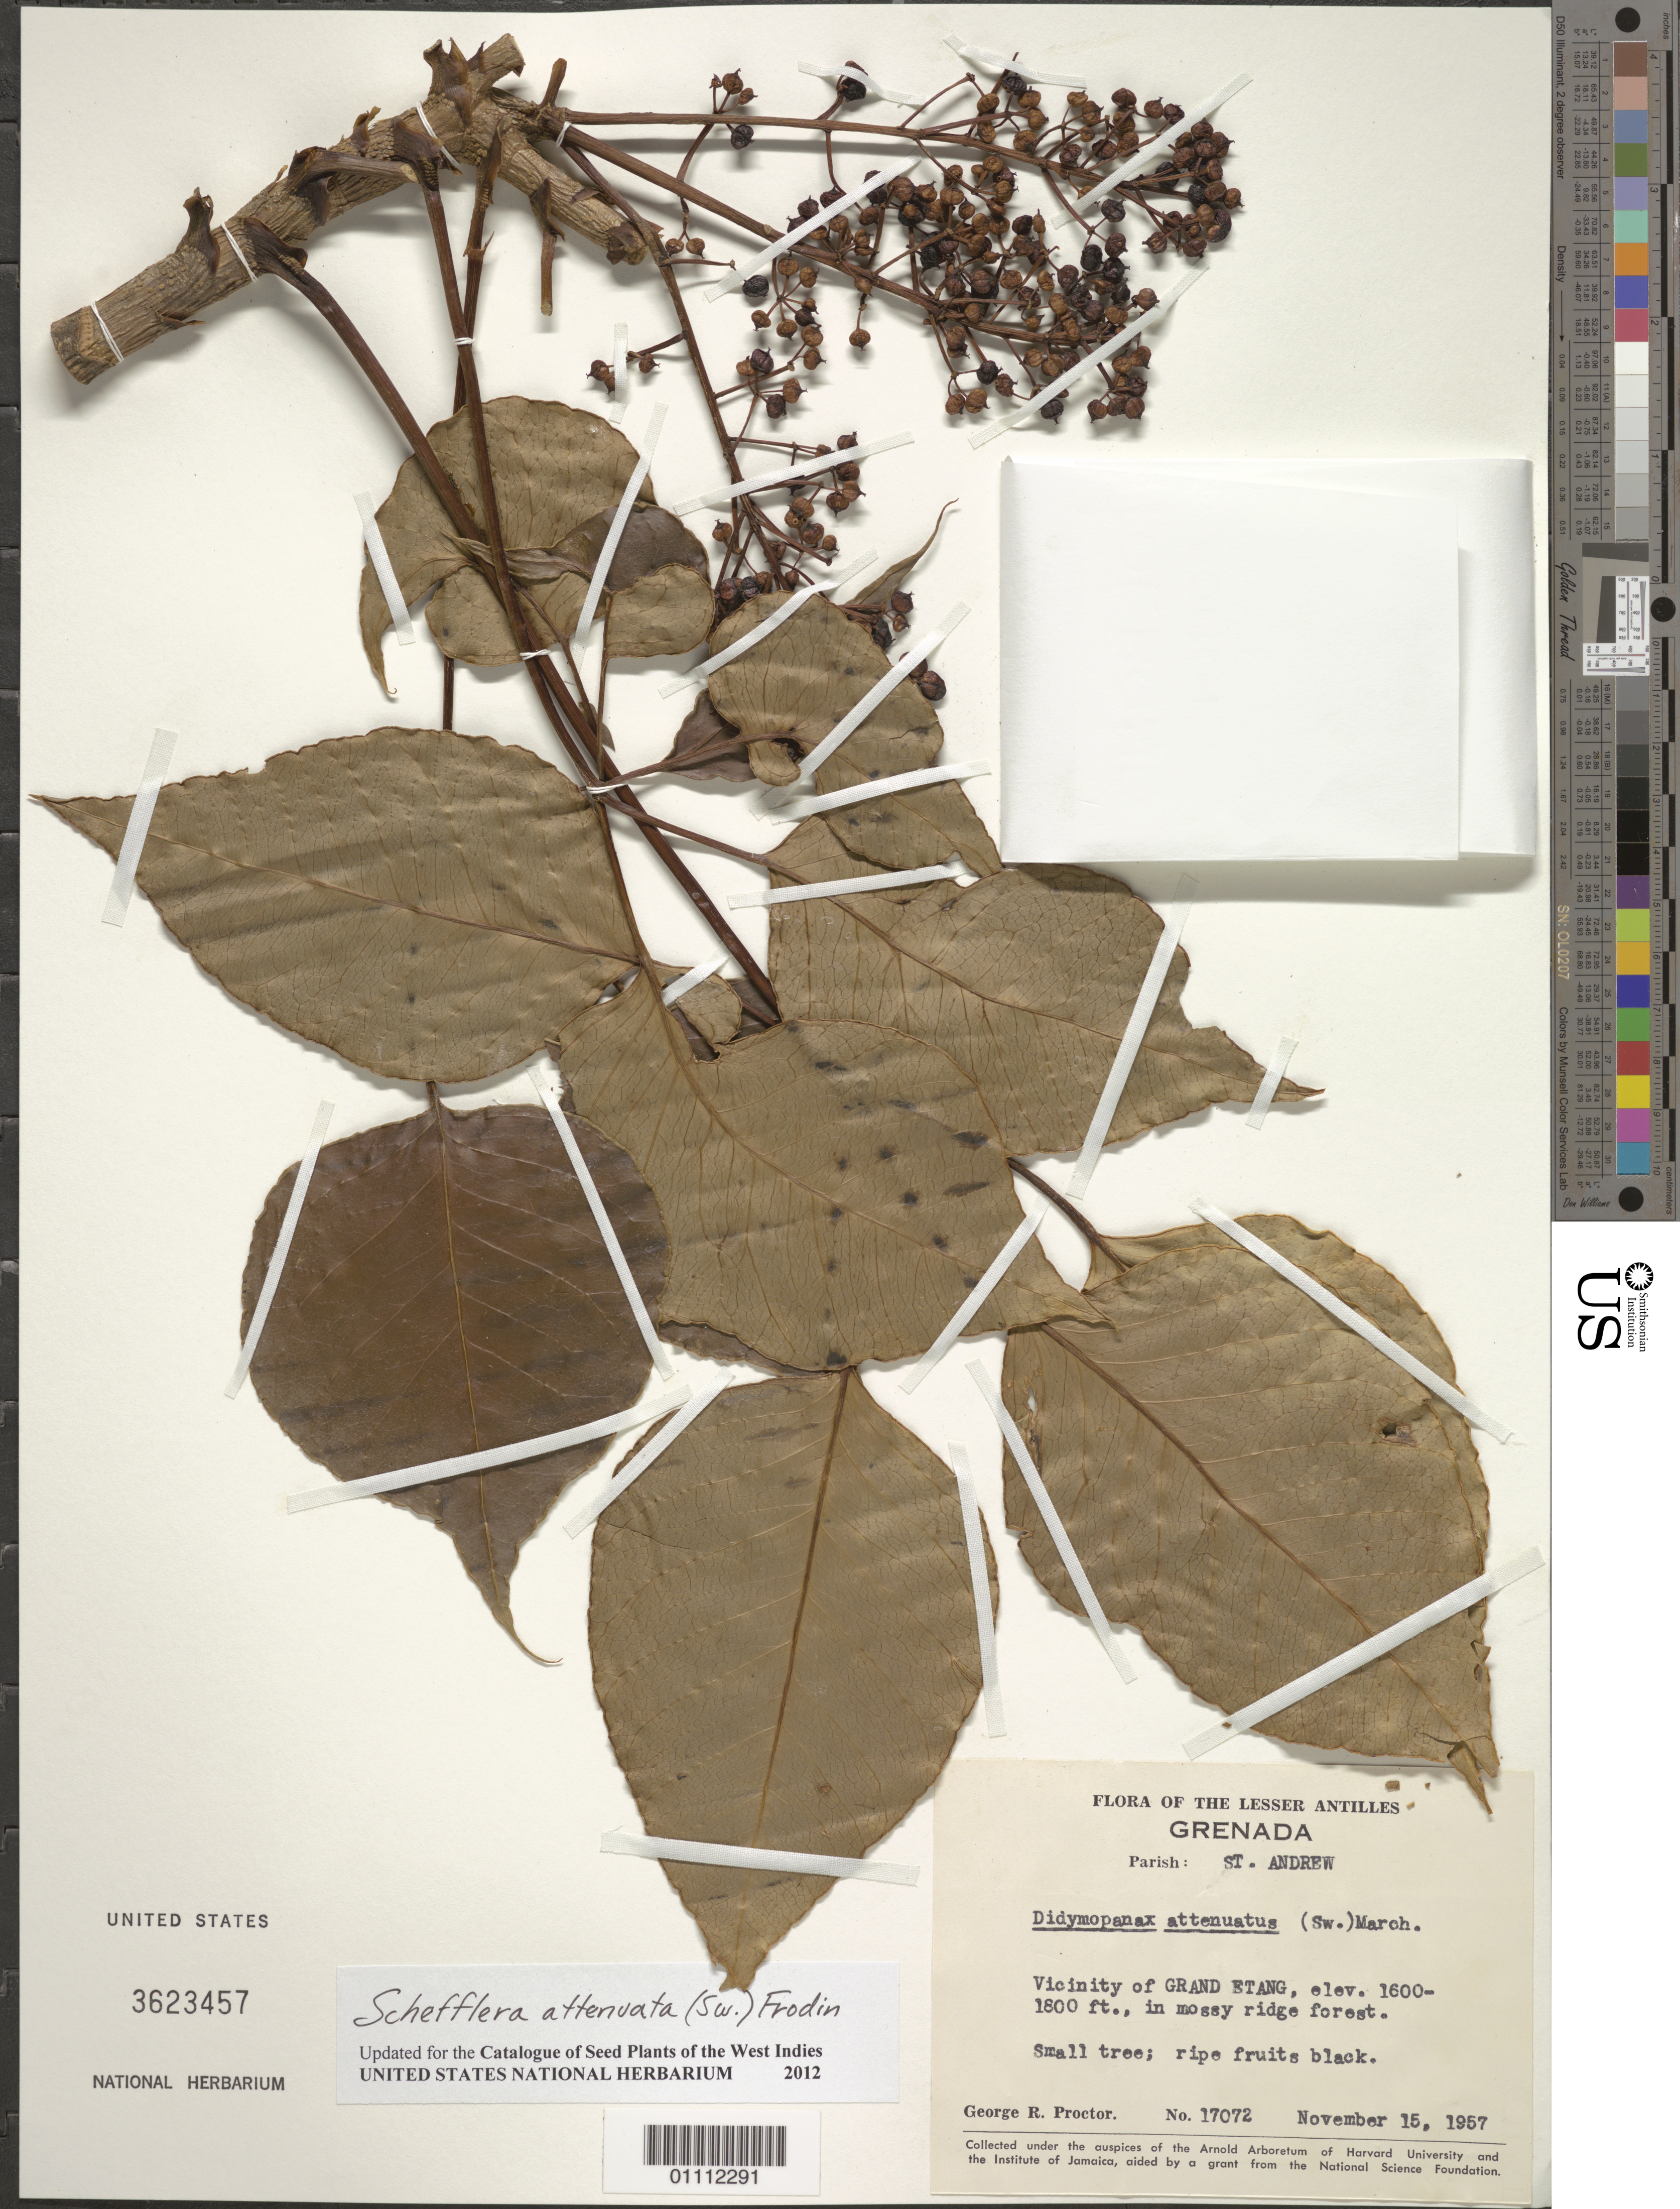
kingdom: Plantae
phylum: Tracheophyta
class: Magnoliopsida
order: Apiales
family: Araliaceae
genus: Schefflera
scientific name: Schefflera attenuata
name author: (Sw.) Frodin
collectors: G. R. Proctor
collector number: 17072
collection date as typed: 15 Nov 1957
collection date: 1957-11-15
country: Grenada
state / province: Saint Andrew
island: Grenada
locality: Grand Etang vicinity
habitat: In mossy ridge forest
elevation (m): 488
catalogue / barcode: US 3623457